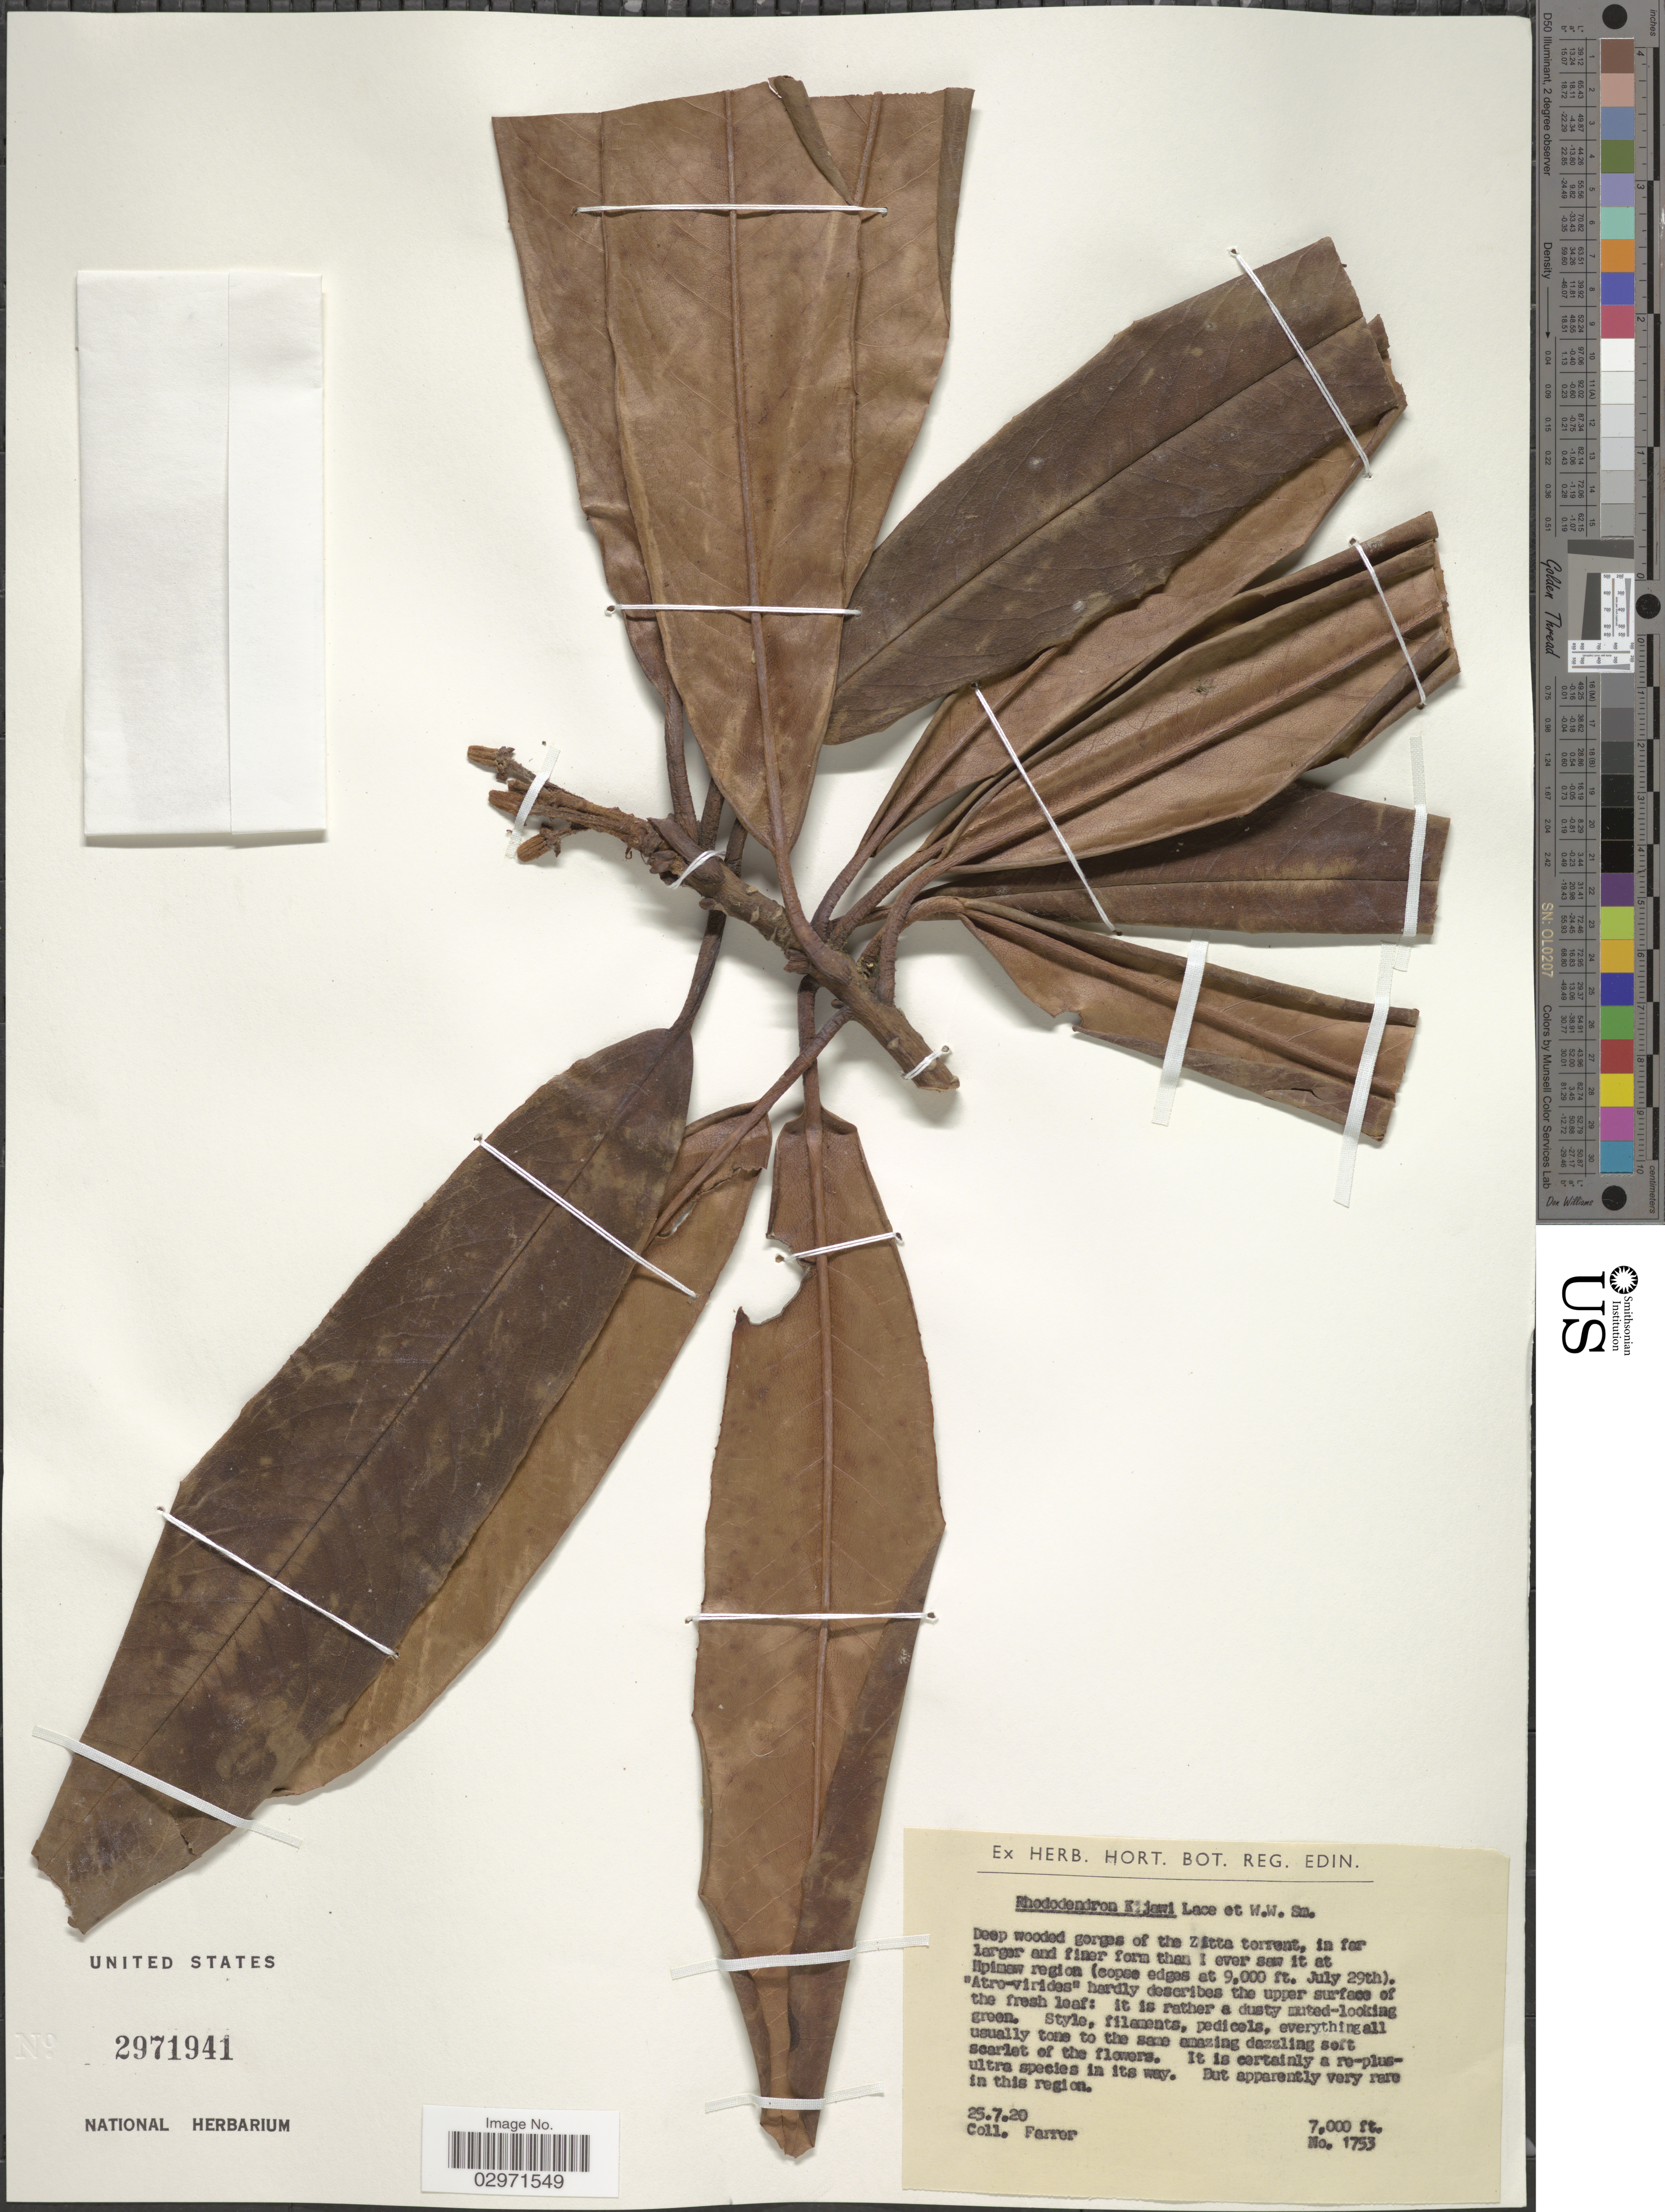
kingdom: Plantae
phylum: Tracheophyta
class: Magnoliopsida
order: Ericales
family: Ericaceae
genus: Rhododendron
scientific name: Rhododendron kyawi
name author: Lace & W.W. Sm.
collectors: Farrer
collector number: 1753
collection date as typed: Transcribed d/m/y: 25/7/20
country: Myanmar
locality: Zitta torrent. At Hpimaw region.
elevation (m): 2134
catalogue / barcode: US 2971941